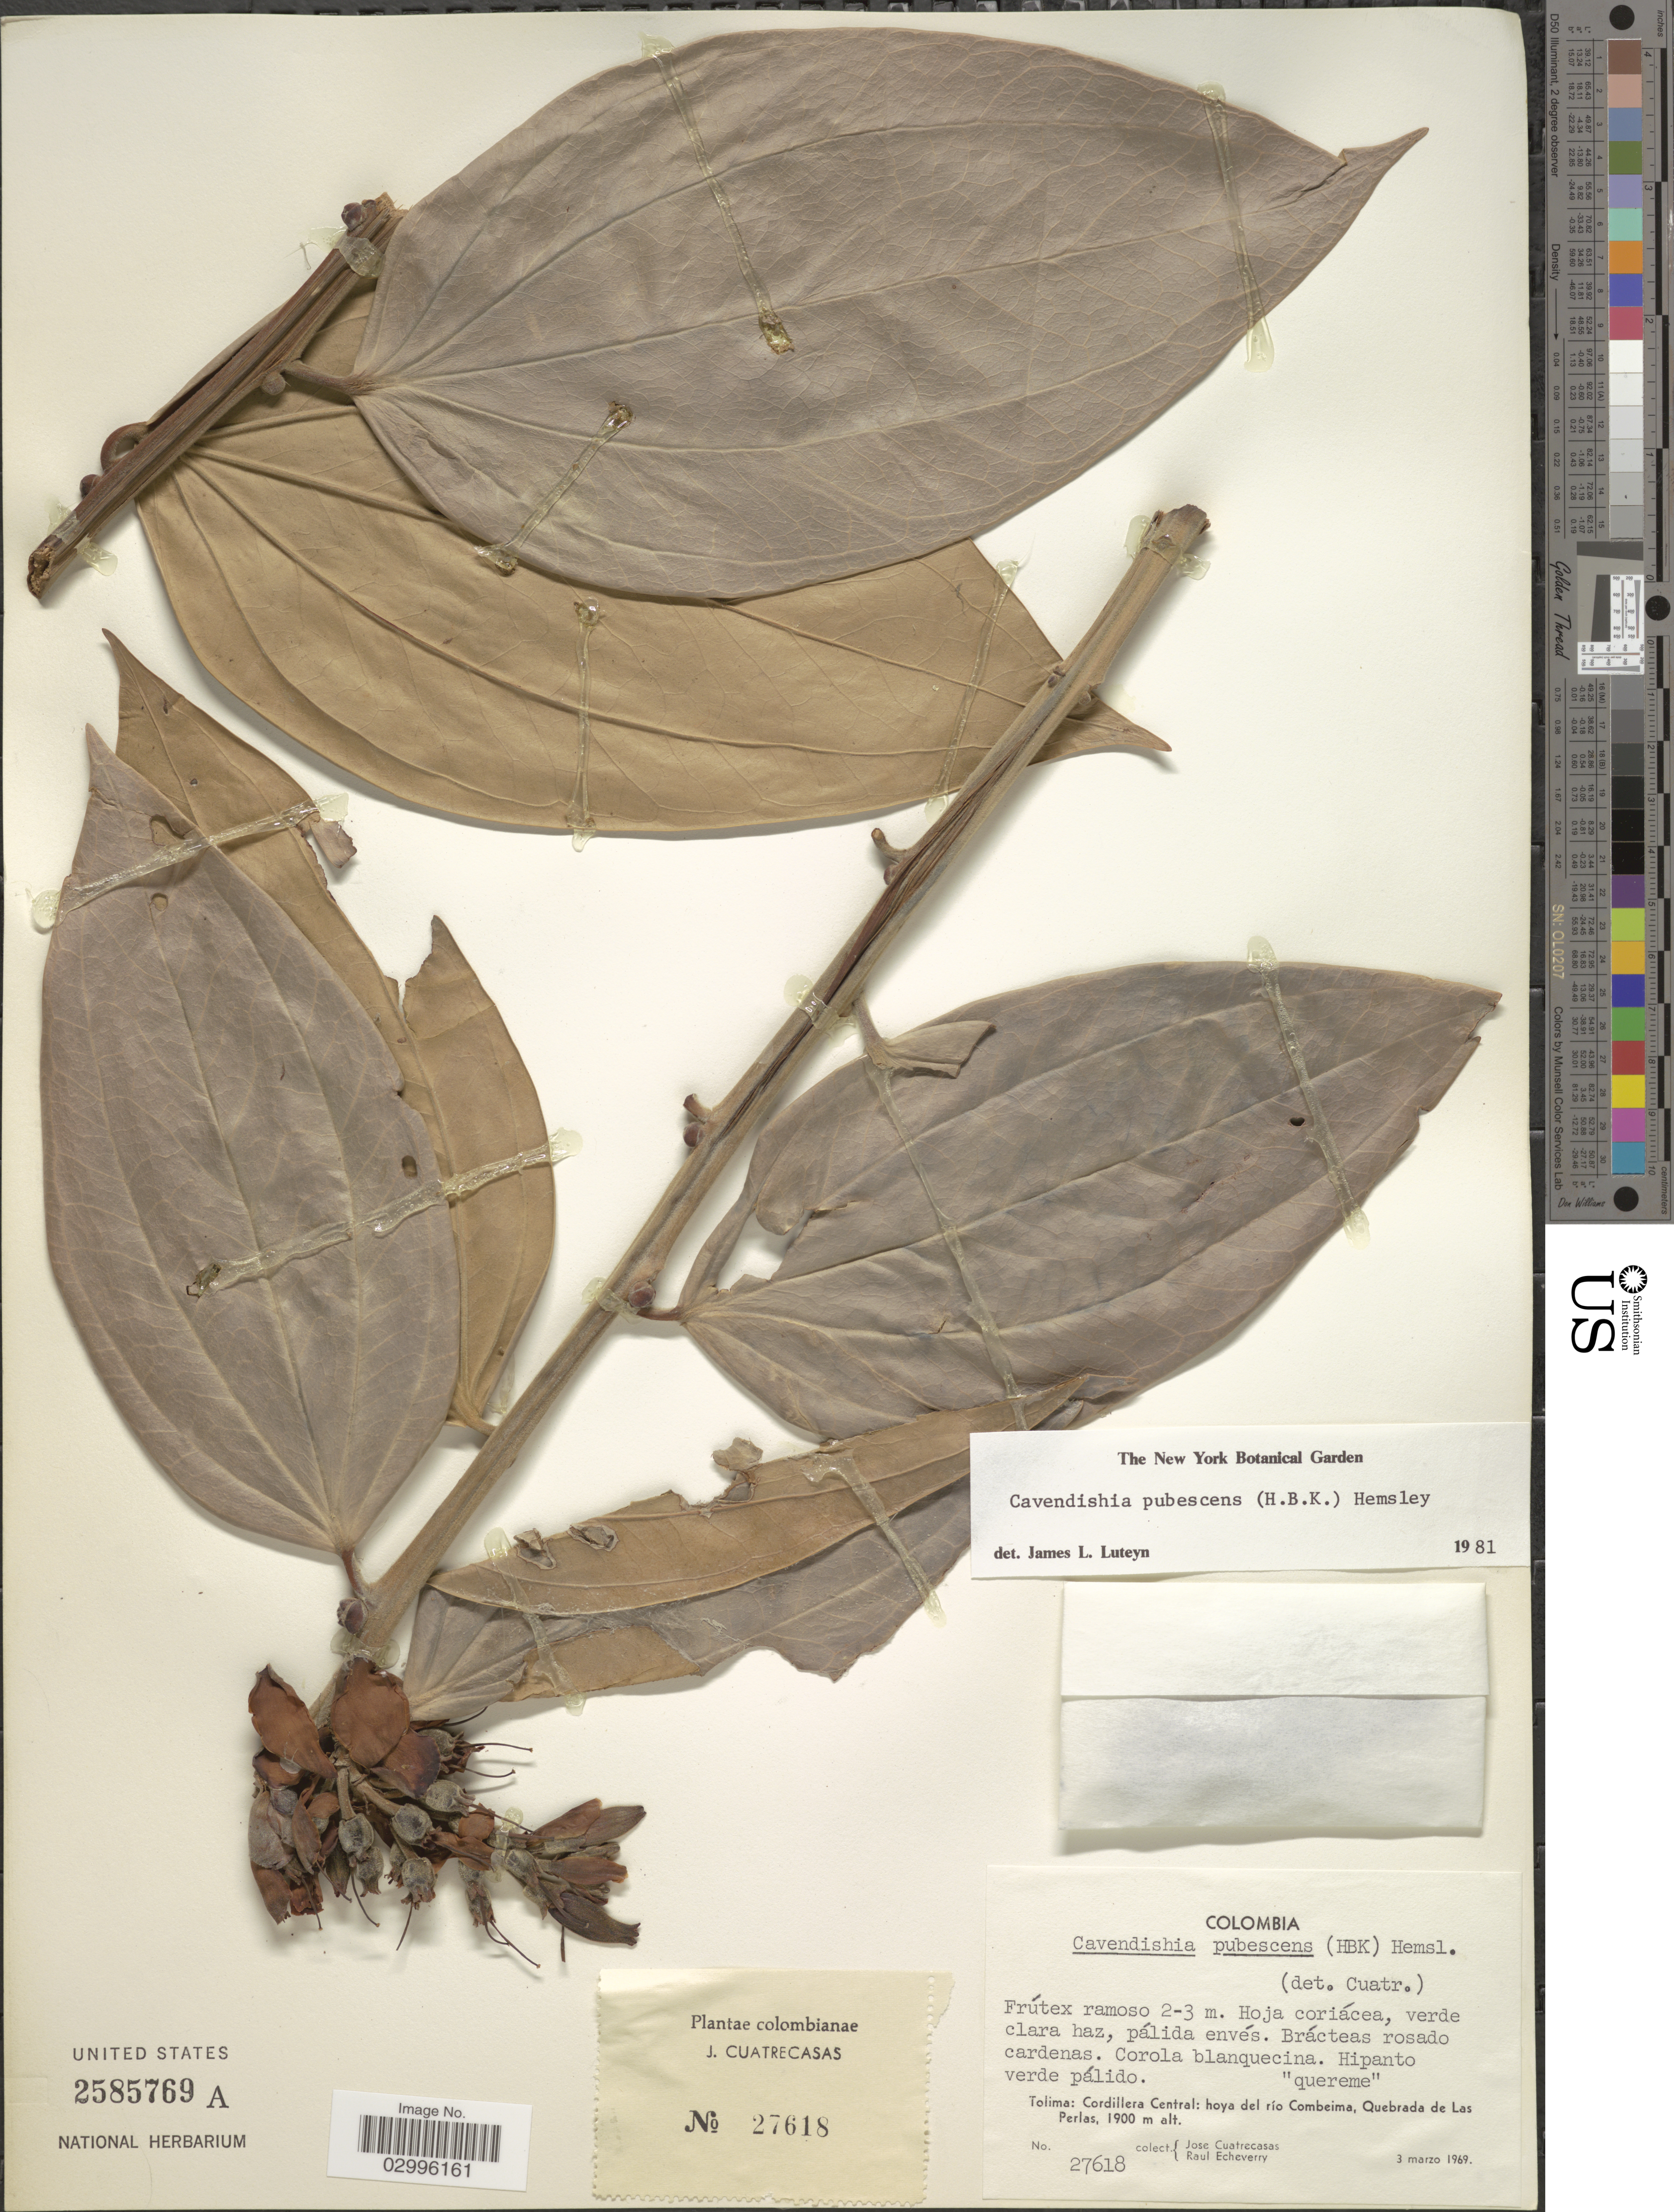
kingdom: Plantae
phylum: Tracheophyta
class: Magnoliopsida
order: Ericales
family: Ericaceae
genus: Cavendishia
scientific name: Cavendishia pubescens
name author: (Kunth) Hemsl.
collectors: J. Cuatrecasas & R. Echeverry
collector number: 27618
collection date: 1969-03-03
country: Colombia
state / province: Tolima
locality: Cordillera Central: hoya del río Combeima, Quebrada de Las Perlas.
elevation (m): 1900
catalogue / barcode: US 2585769A